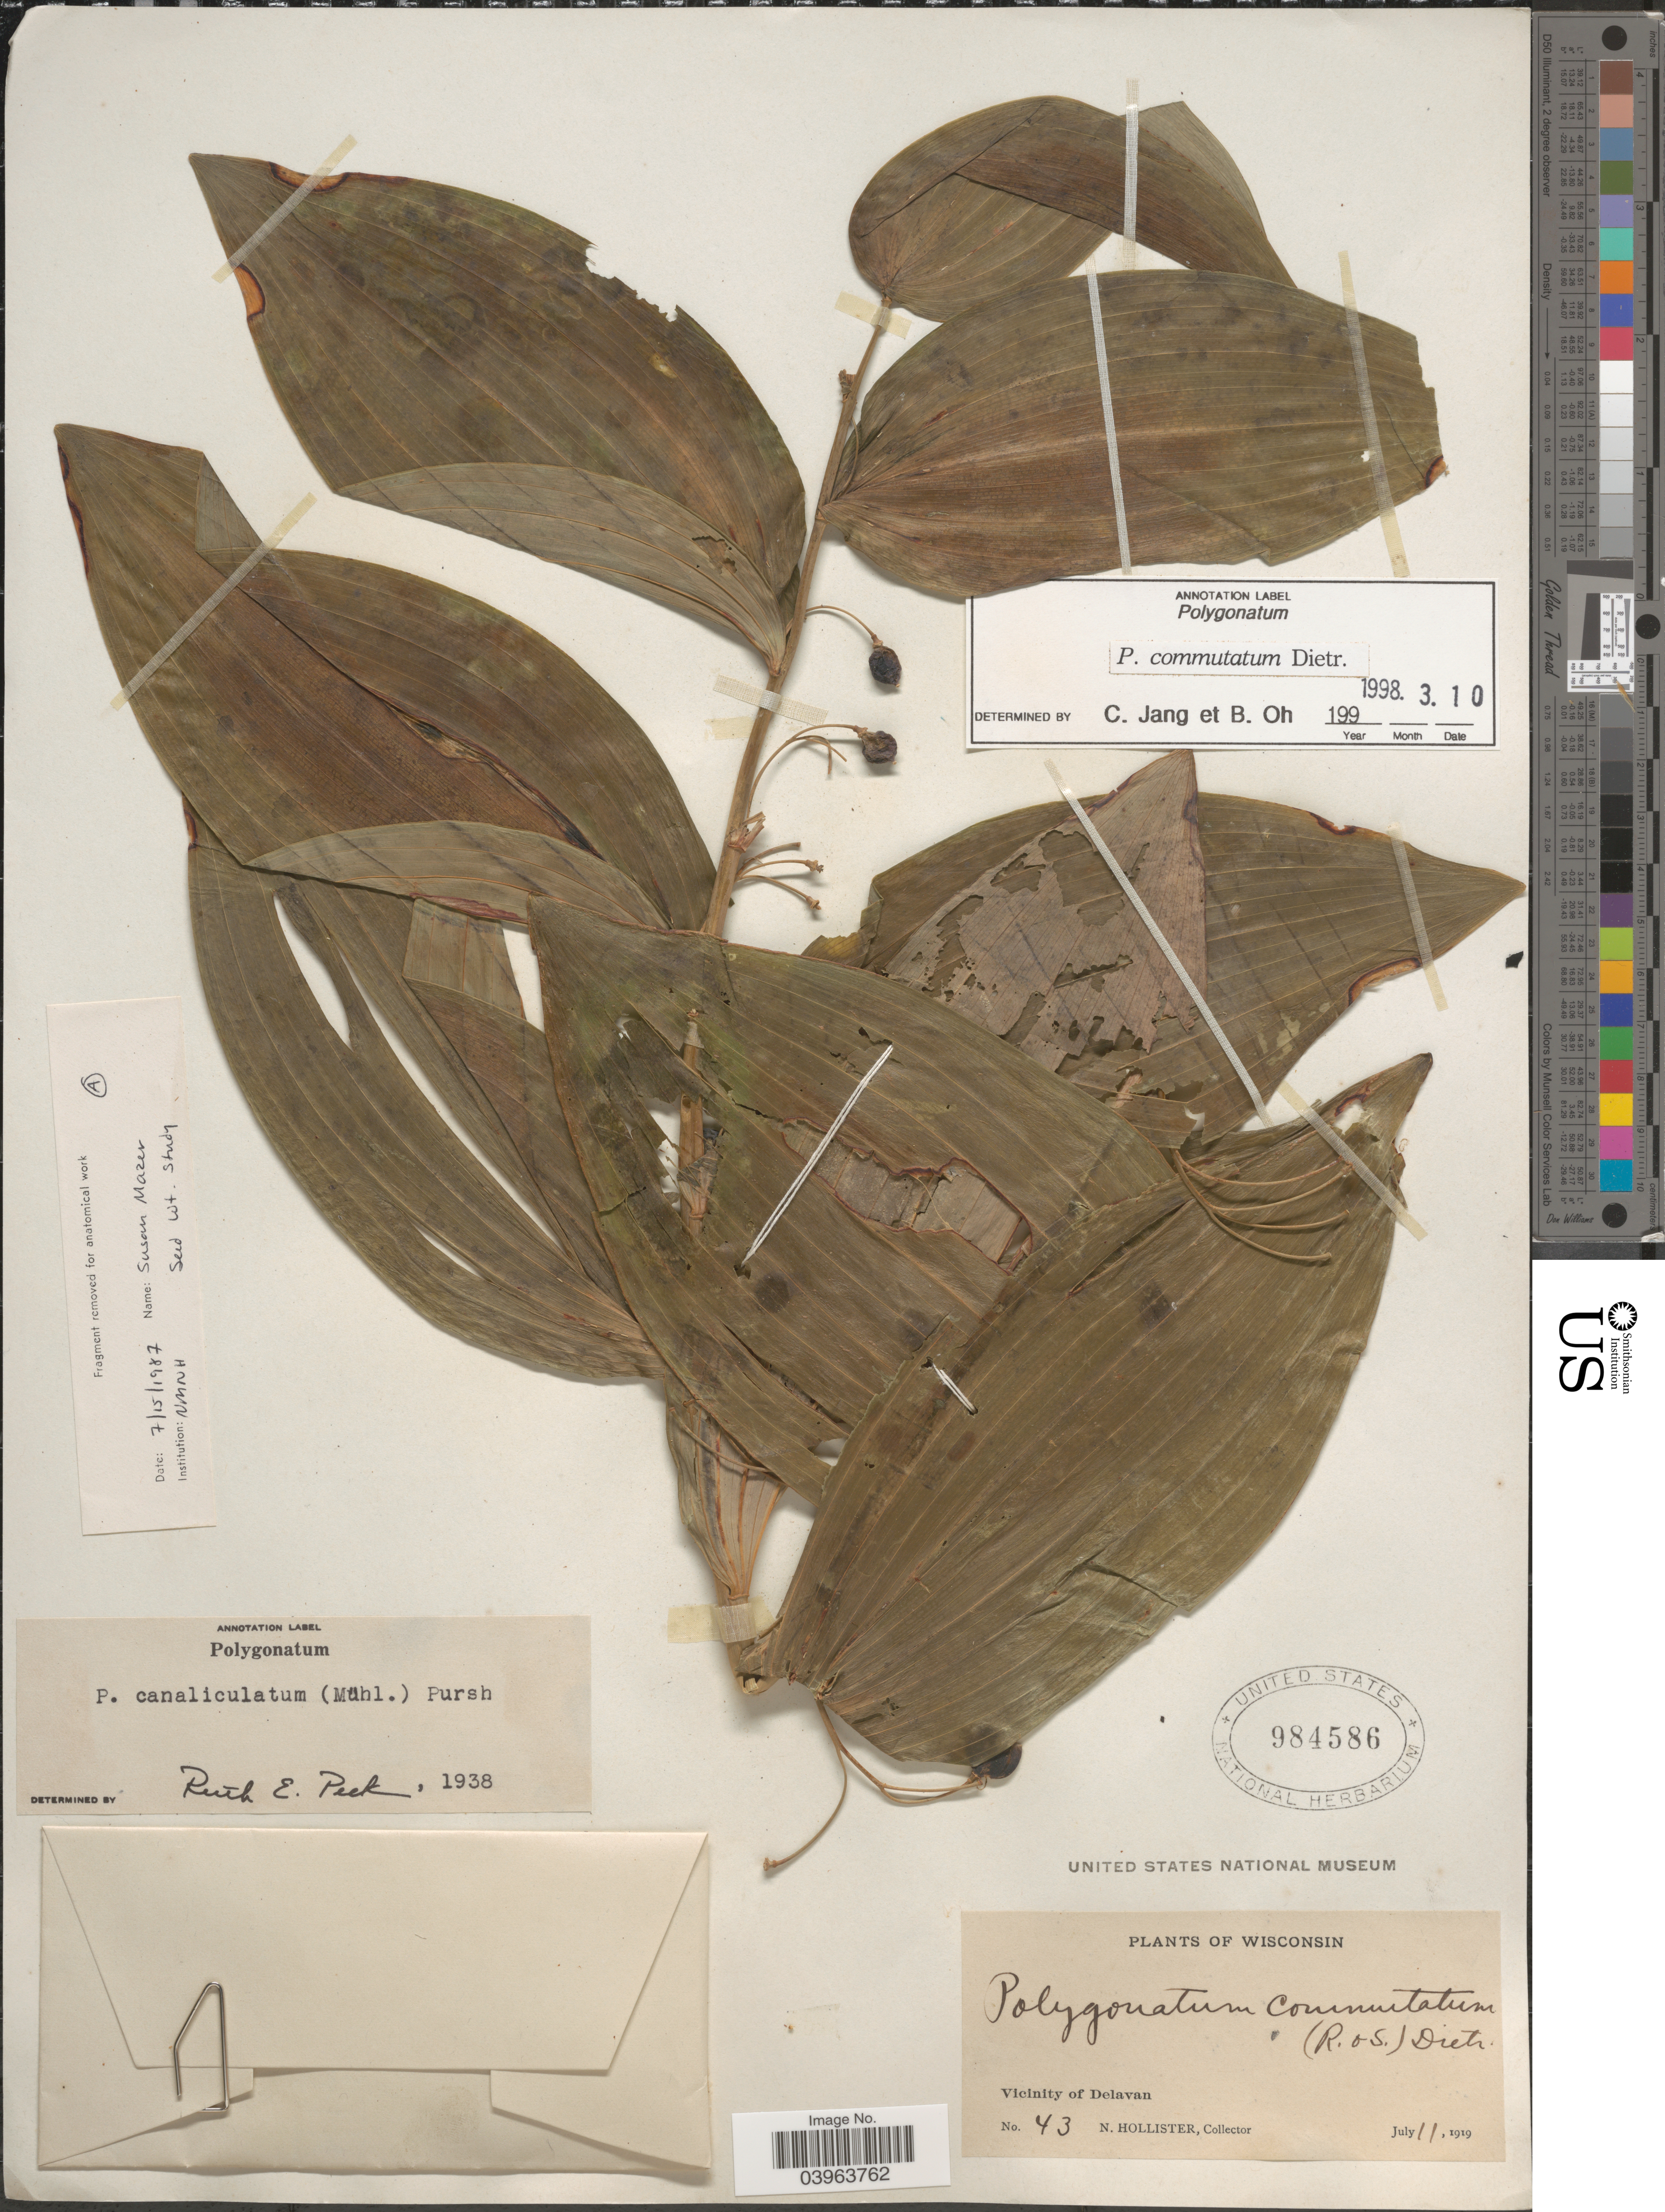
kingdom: Plantae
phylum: Tracheophyta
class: Liliopsida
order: Asparagales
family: Asparagaceae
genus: Polygonatum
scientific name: Polygonatum canaliculatum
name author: (Willd.) Pursh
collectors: N. Hollister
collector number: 43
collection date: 1919-07-11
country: United States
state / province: Wisconsin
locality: Vicinity of Delavan.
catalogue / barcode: US 984586